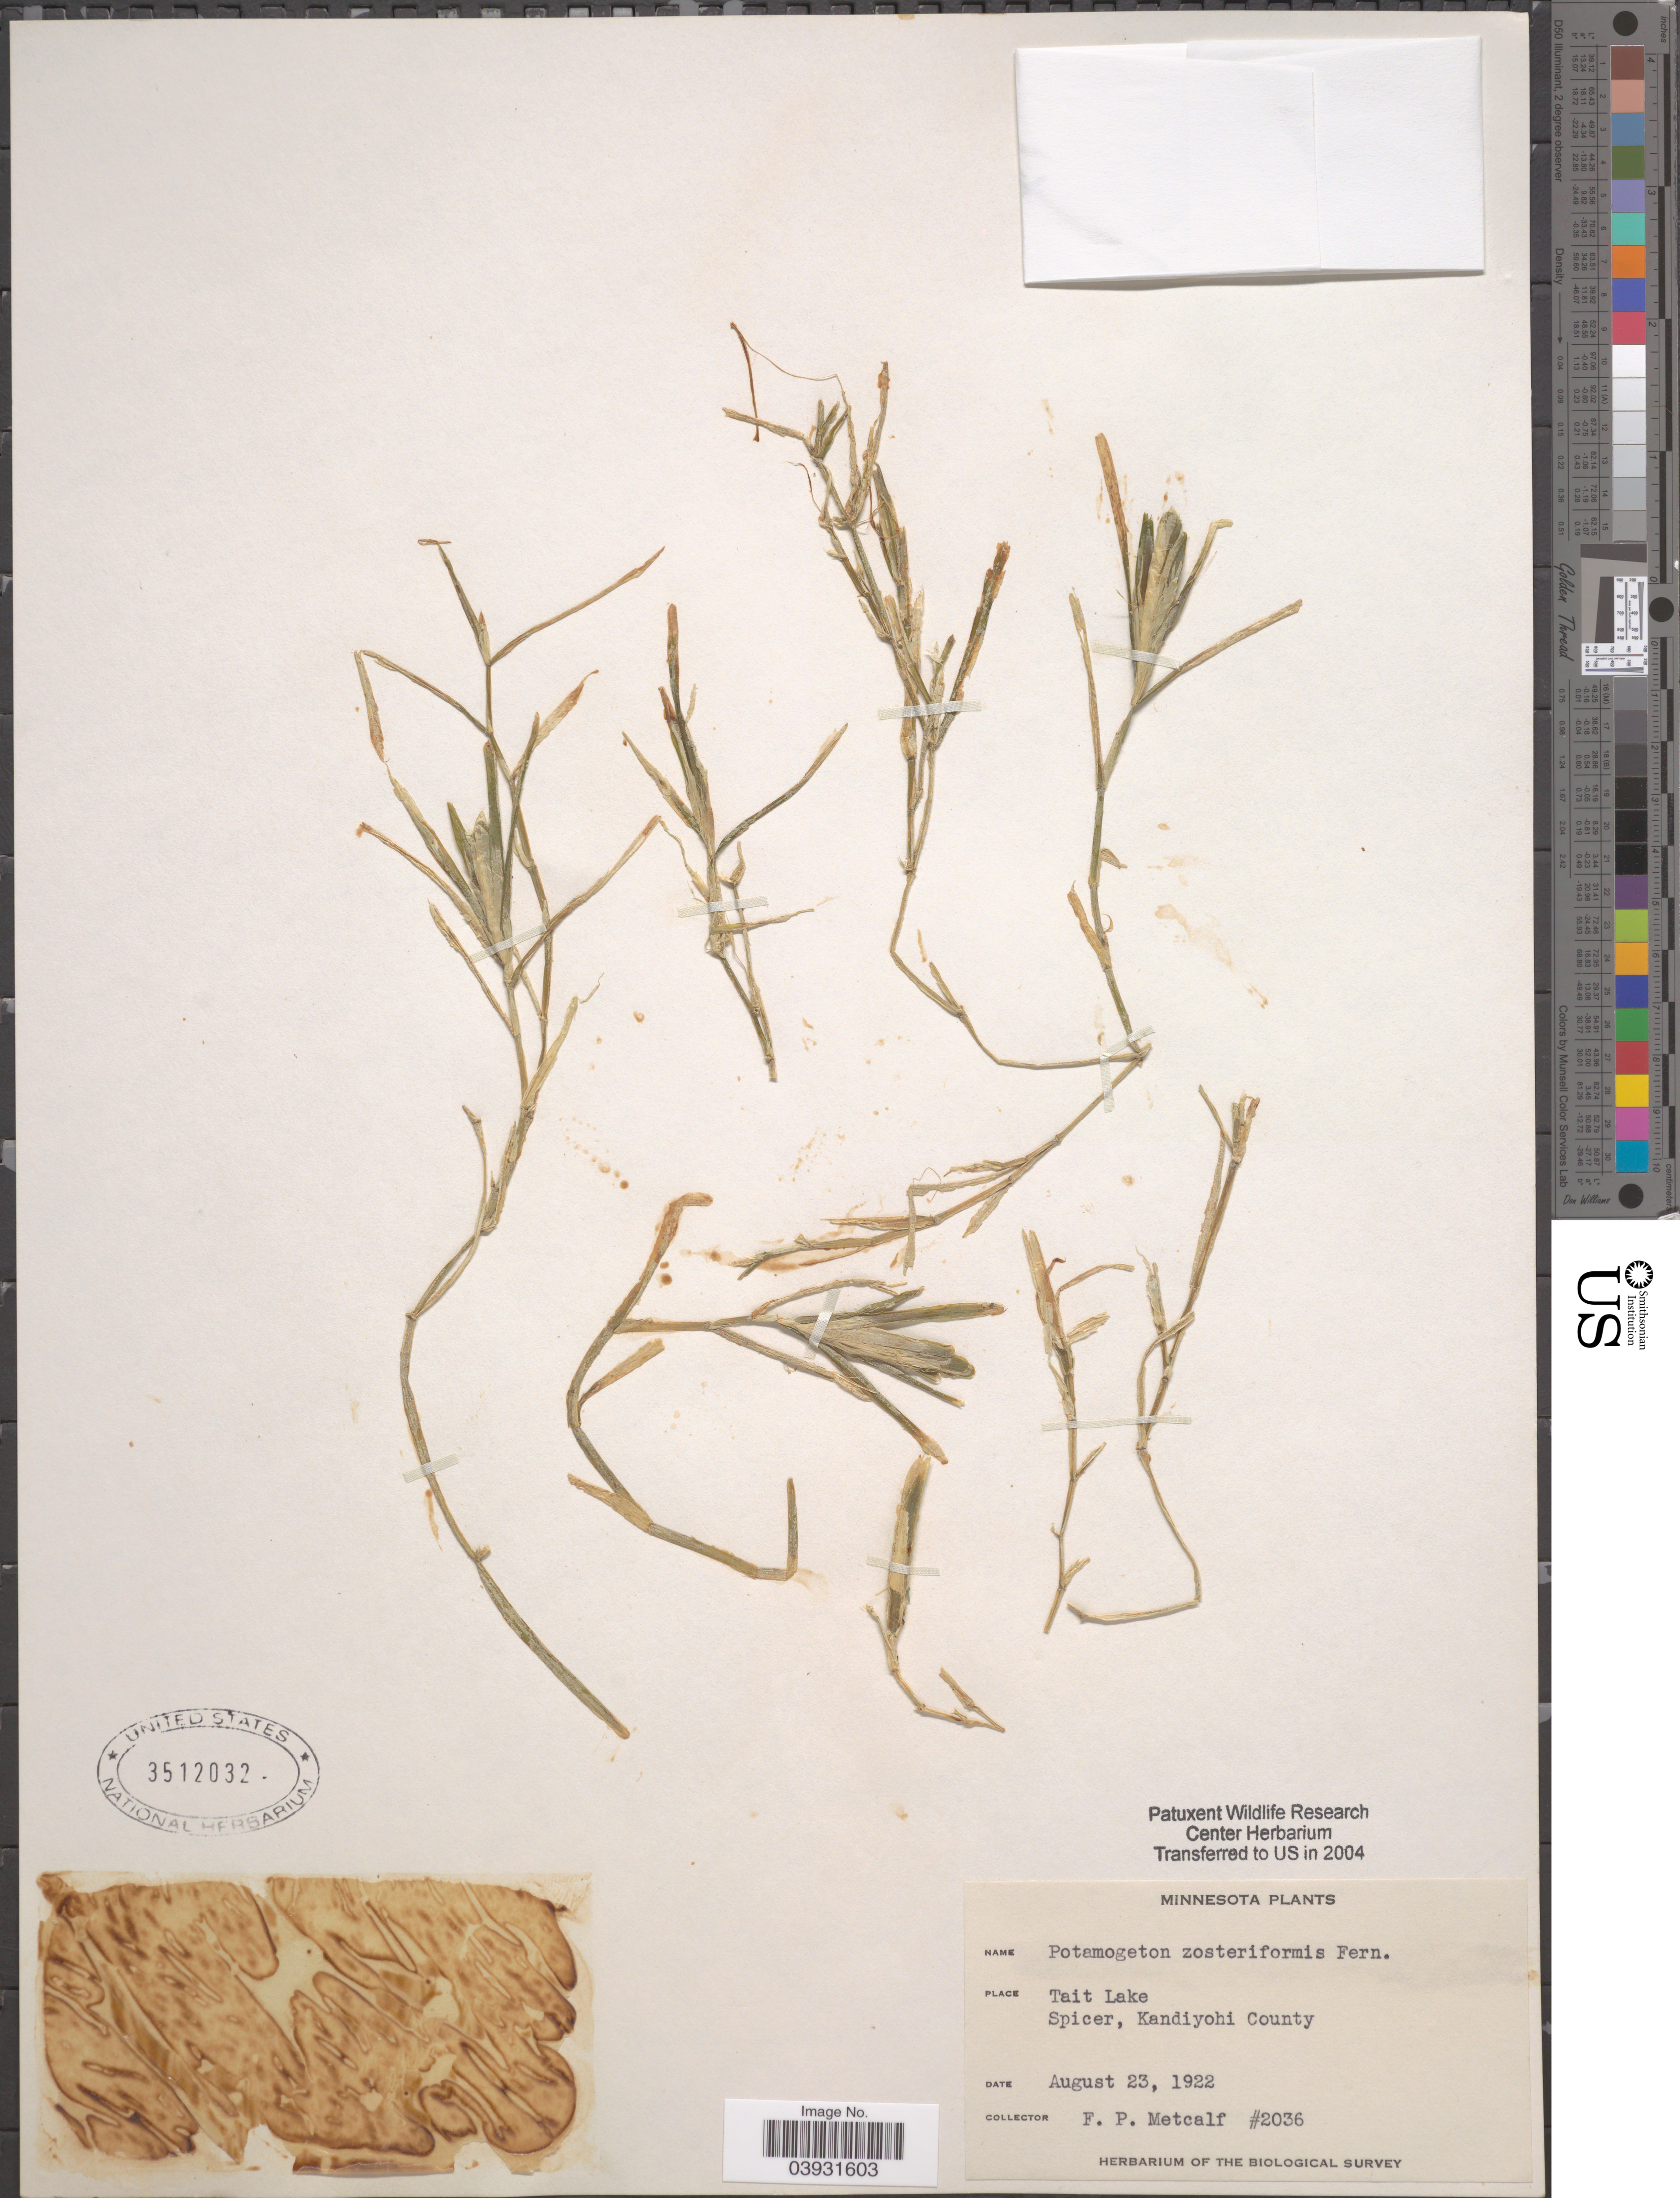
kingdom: Plantae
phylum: Tracheophyta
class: Liliopsida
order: Alismatales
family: Potamogetonaceae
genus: Potamogeton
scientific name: Potamogeton zosterifolius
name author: Schumach.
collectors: F. Metcalf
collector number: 2036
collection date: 1922-08-23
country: United States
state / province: Minnesota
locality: Tait Lake Spicer, Kandiyohi County.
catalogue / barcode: US 3512032